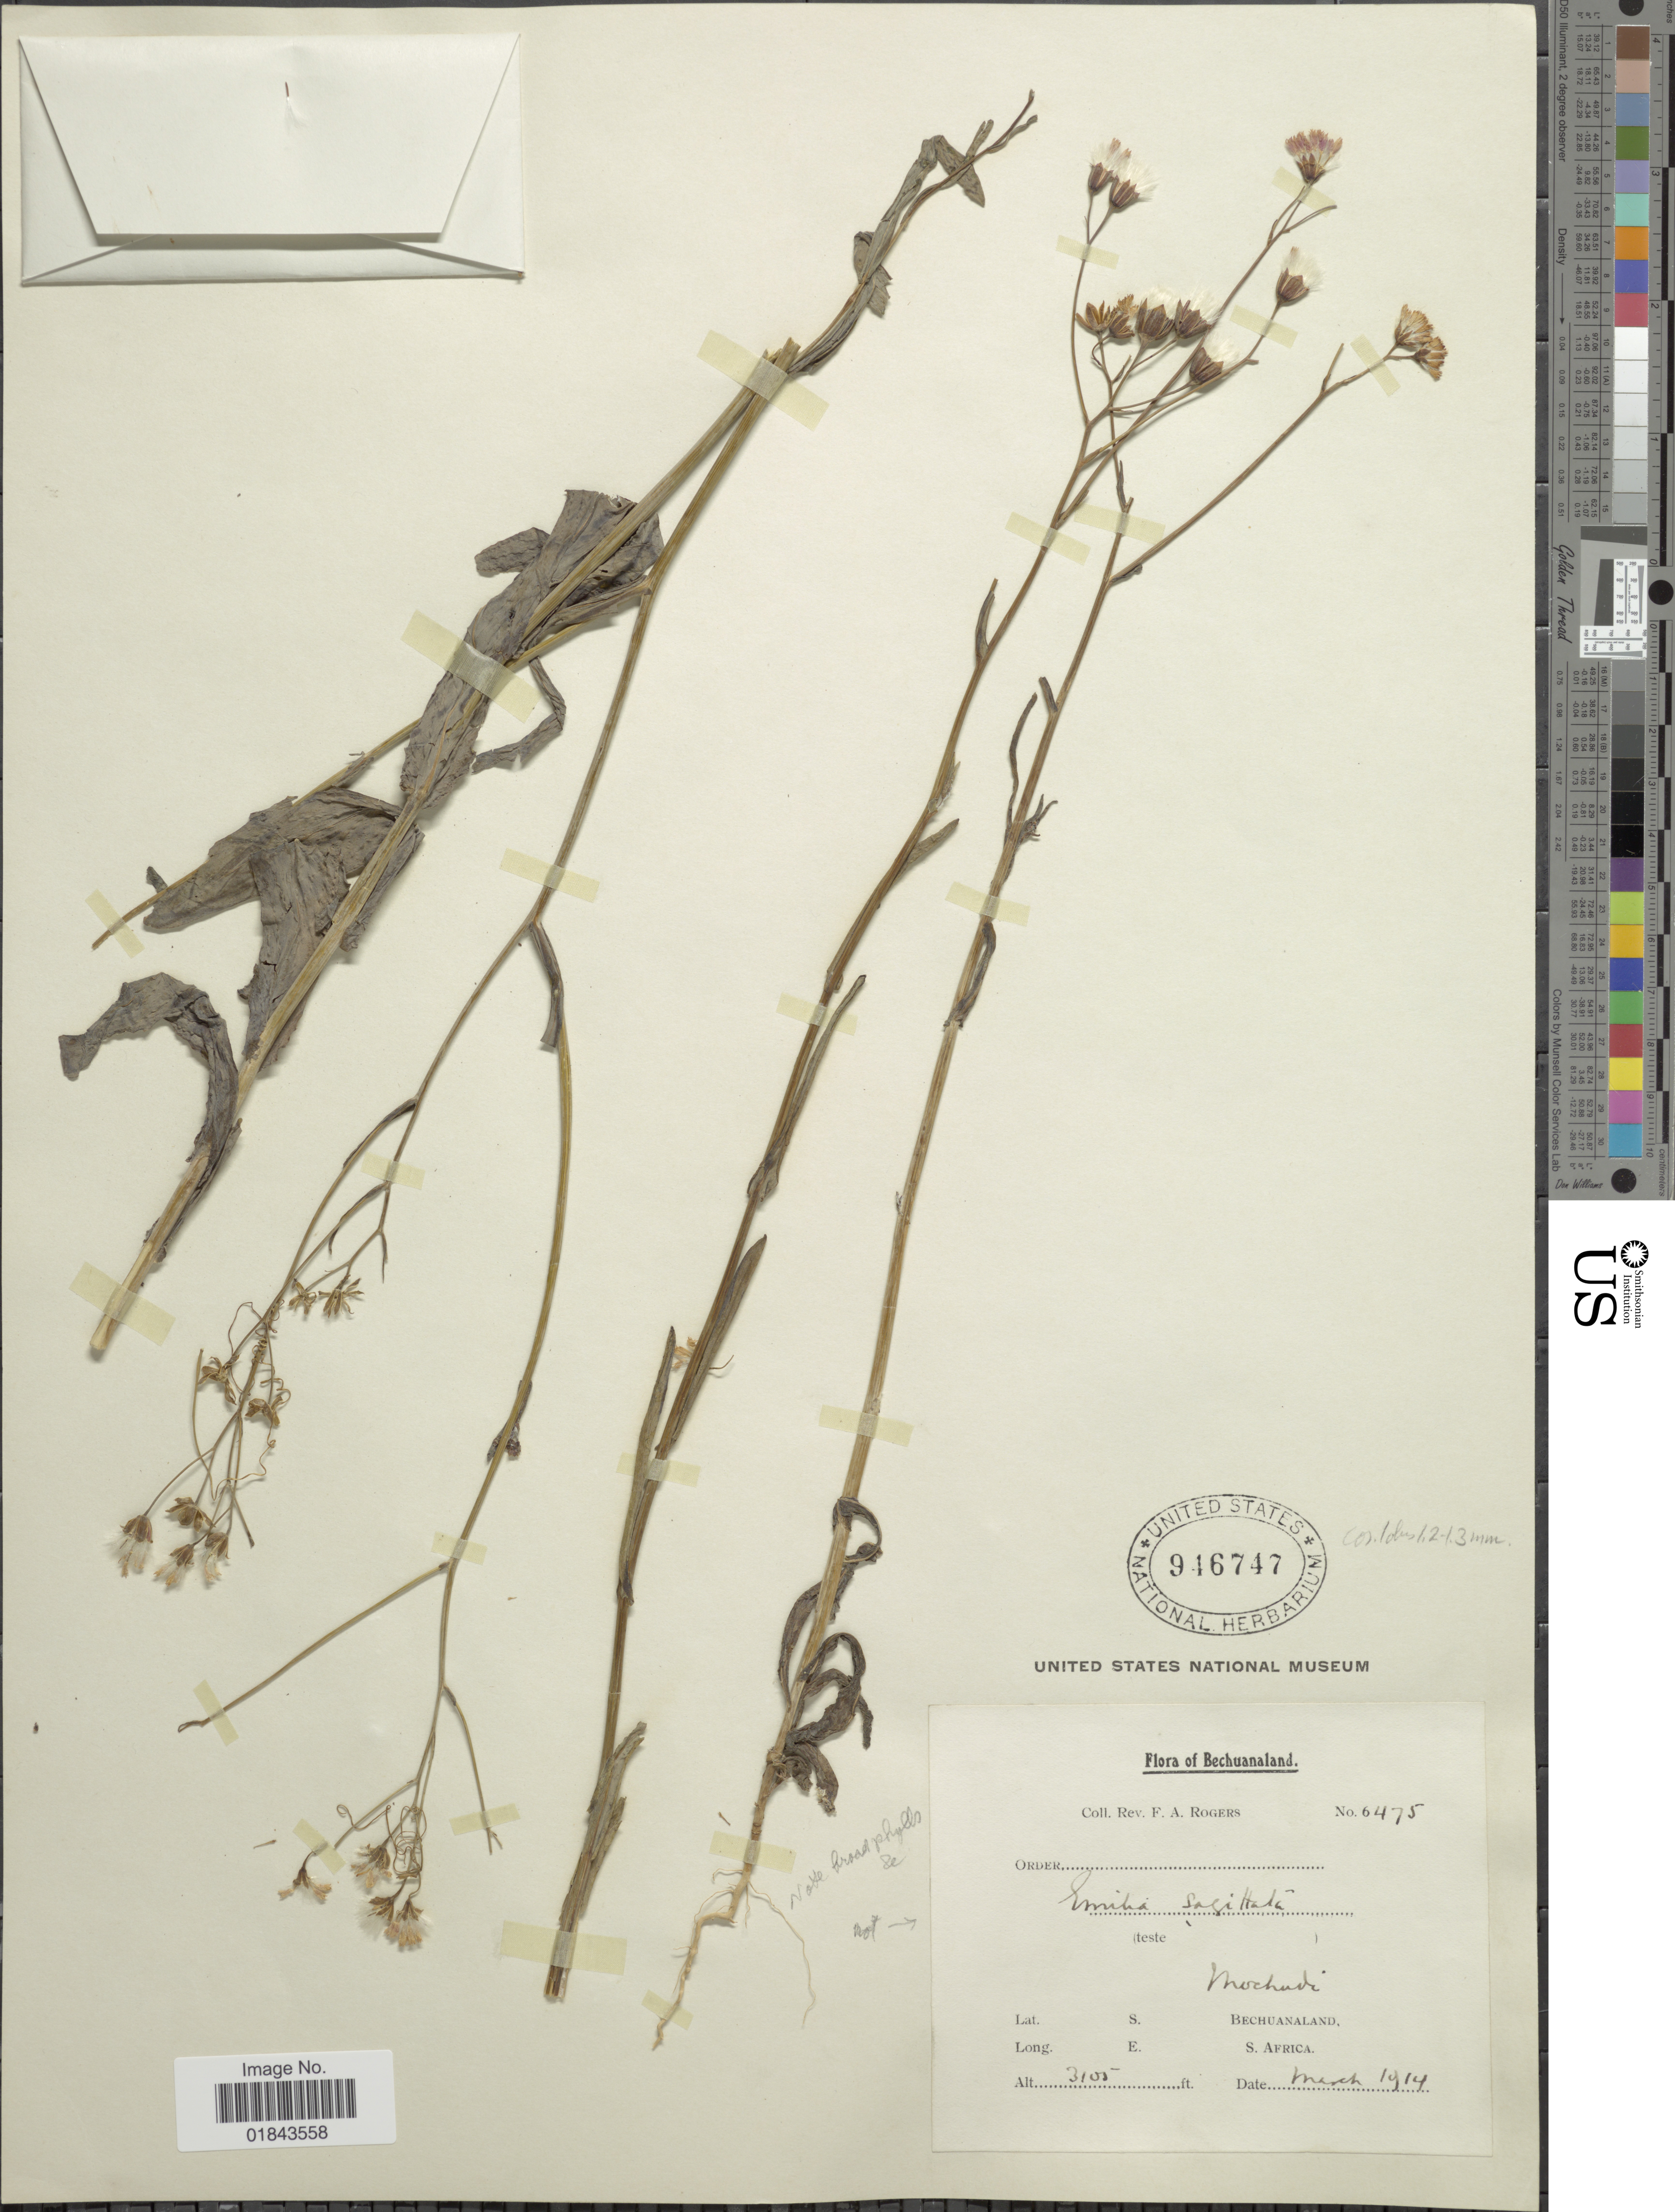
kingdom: Plantae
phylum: Tracheophyta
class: Magnoliopsida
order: Asterales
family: Asteraceae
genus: Emilia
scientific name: Emilia sagittata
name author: (Vahl) DC.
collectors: F. A. Rogers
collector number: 6475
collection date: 1914-03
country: Botswana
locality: Bechuanaland, Mochudi, Bechuanaland, S. Africa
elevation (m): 946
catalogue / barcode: US 946747